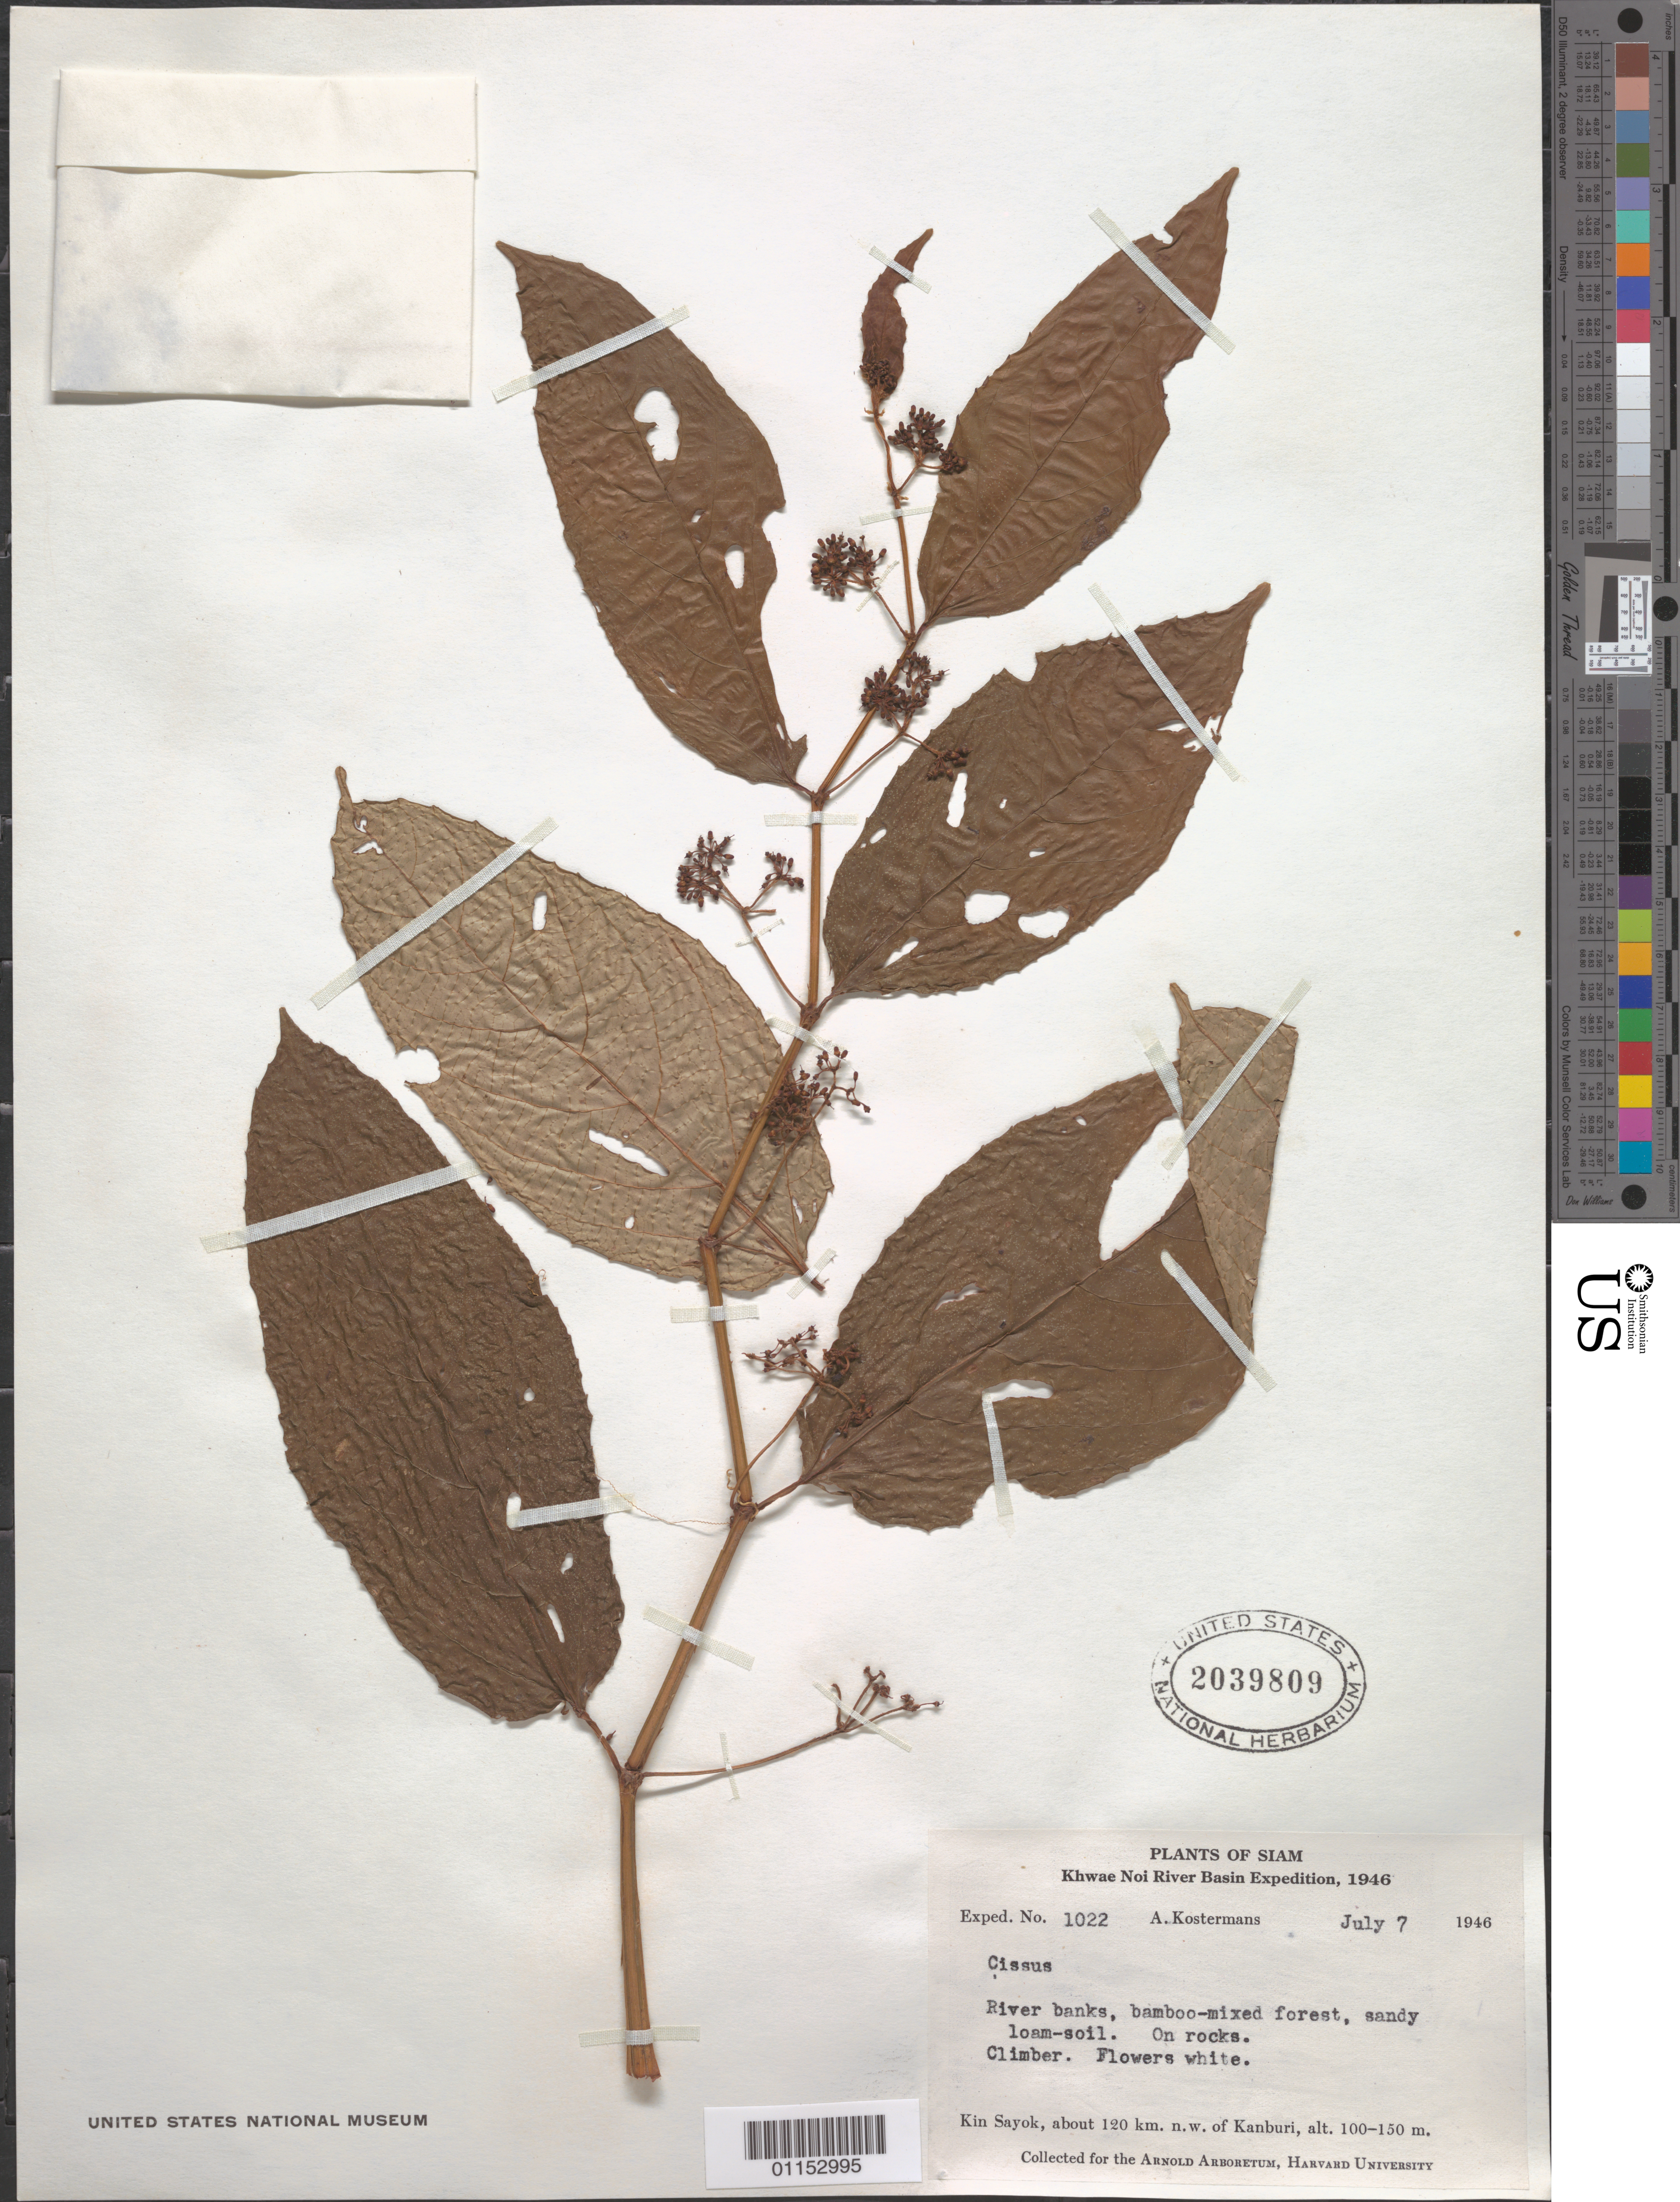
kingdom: Plantae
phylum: Tracheophyta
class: Magnoliopsida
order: Vitales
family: Vitaceae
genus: Cissus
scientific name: Cissus sp.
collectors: A. J. G. Kostermans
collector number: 1022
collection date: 1946-07-07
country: Thailand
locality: Kin Sayok, about 120 km NW of Kanburi.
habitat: River banks, bamboo-mixed forest, sandy loam soil. On rocks. Climber.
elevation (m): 100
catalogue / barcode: US 2039809